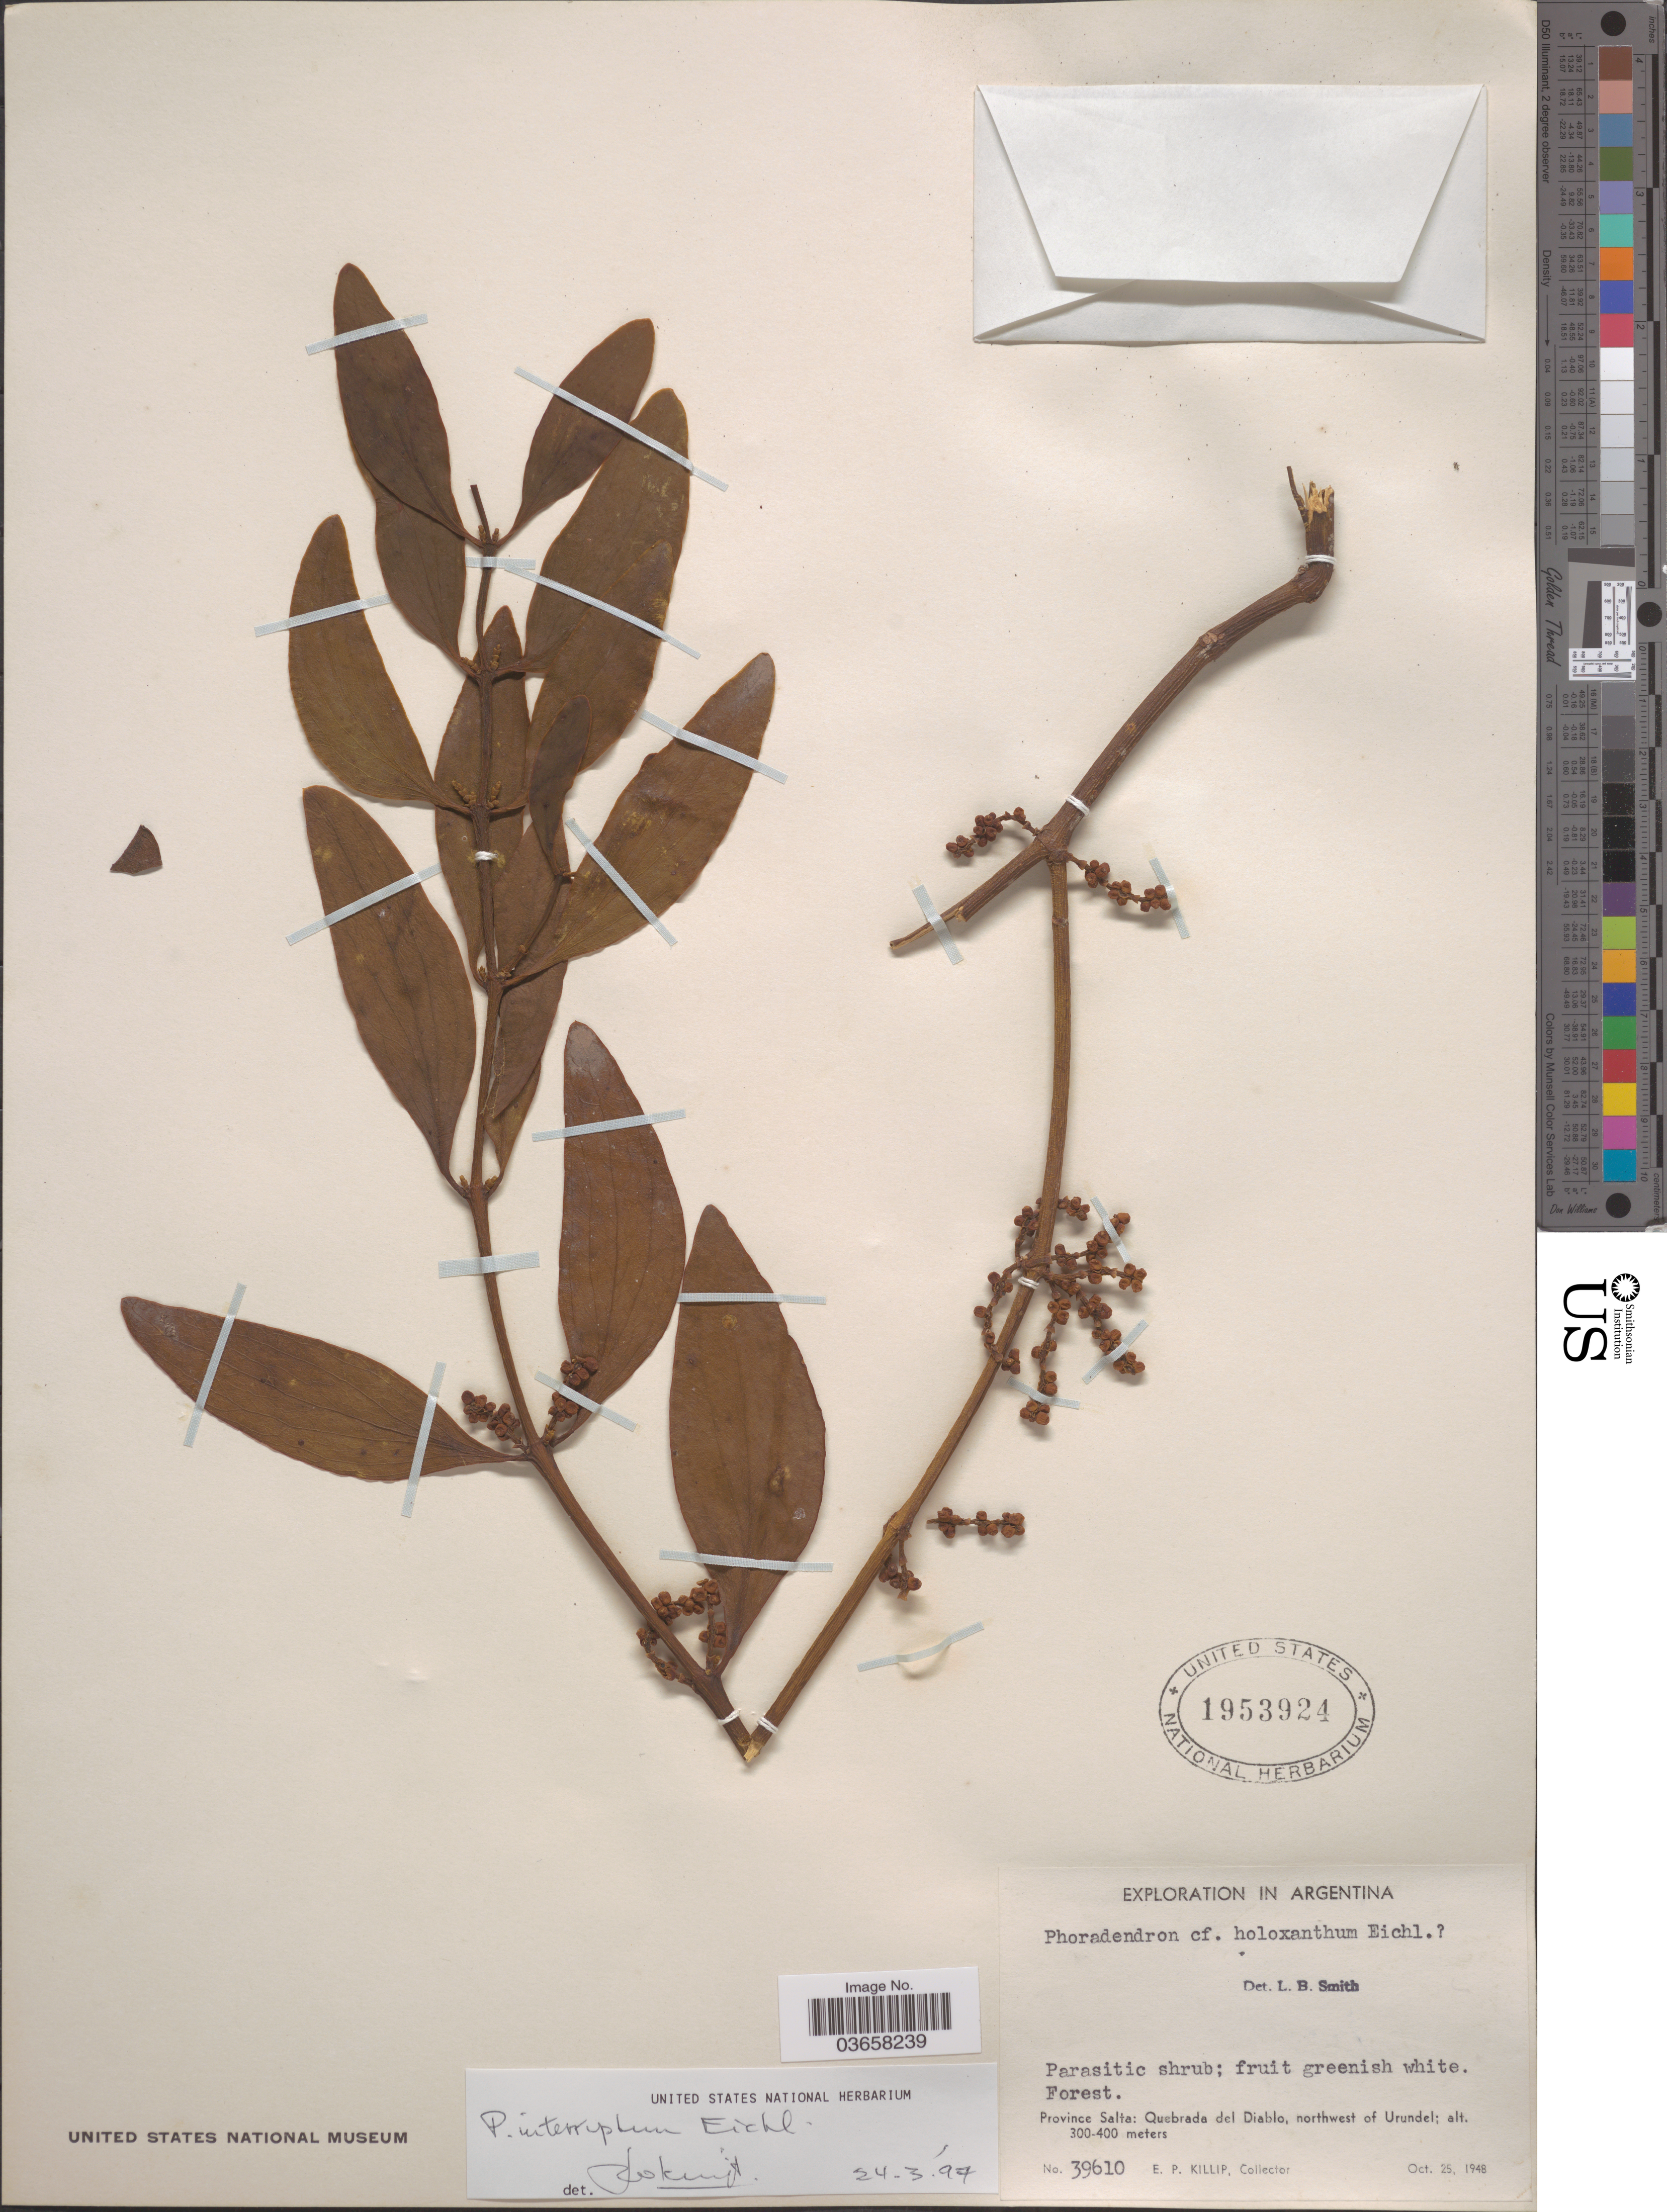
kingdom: Plantae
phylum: Tracheophyta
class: Magnoliopsida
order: Santalales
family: Viscaceae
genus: Phoradendron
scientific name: Phoradendron interruptum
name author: (DC.) B.D. Jacks.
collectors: E. P. Killip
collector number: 39610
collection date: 1948-10-25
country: Argentina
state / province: Salta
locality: Quebrada del Diablo, northwest of Urundel.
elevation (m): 300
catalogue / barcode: US 1953924